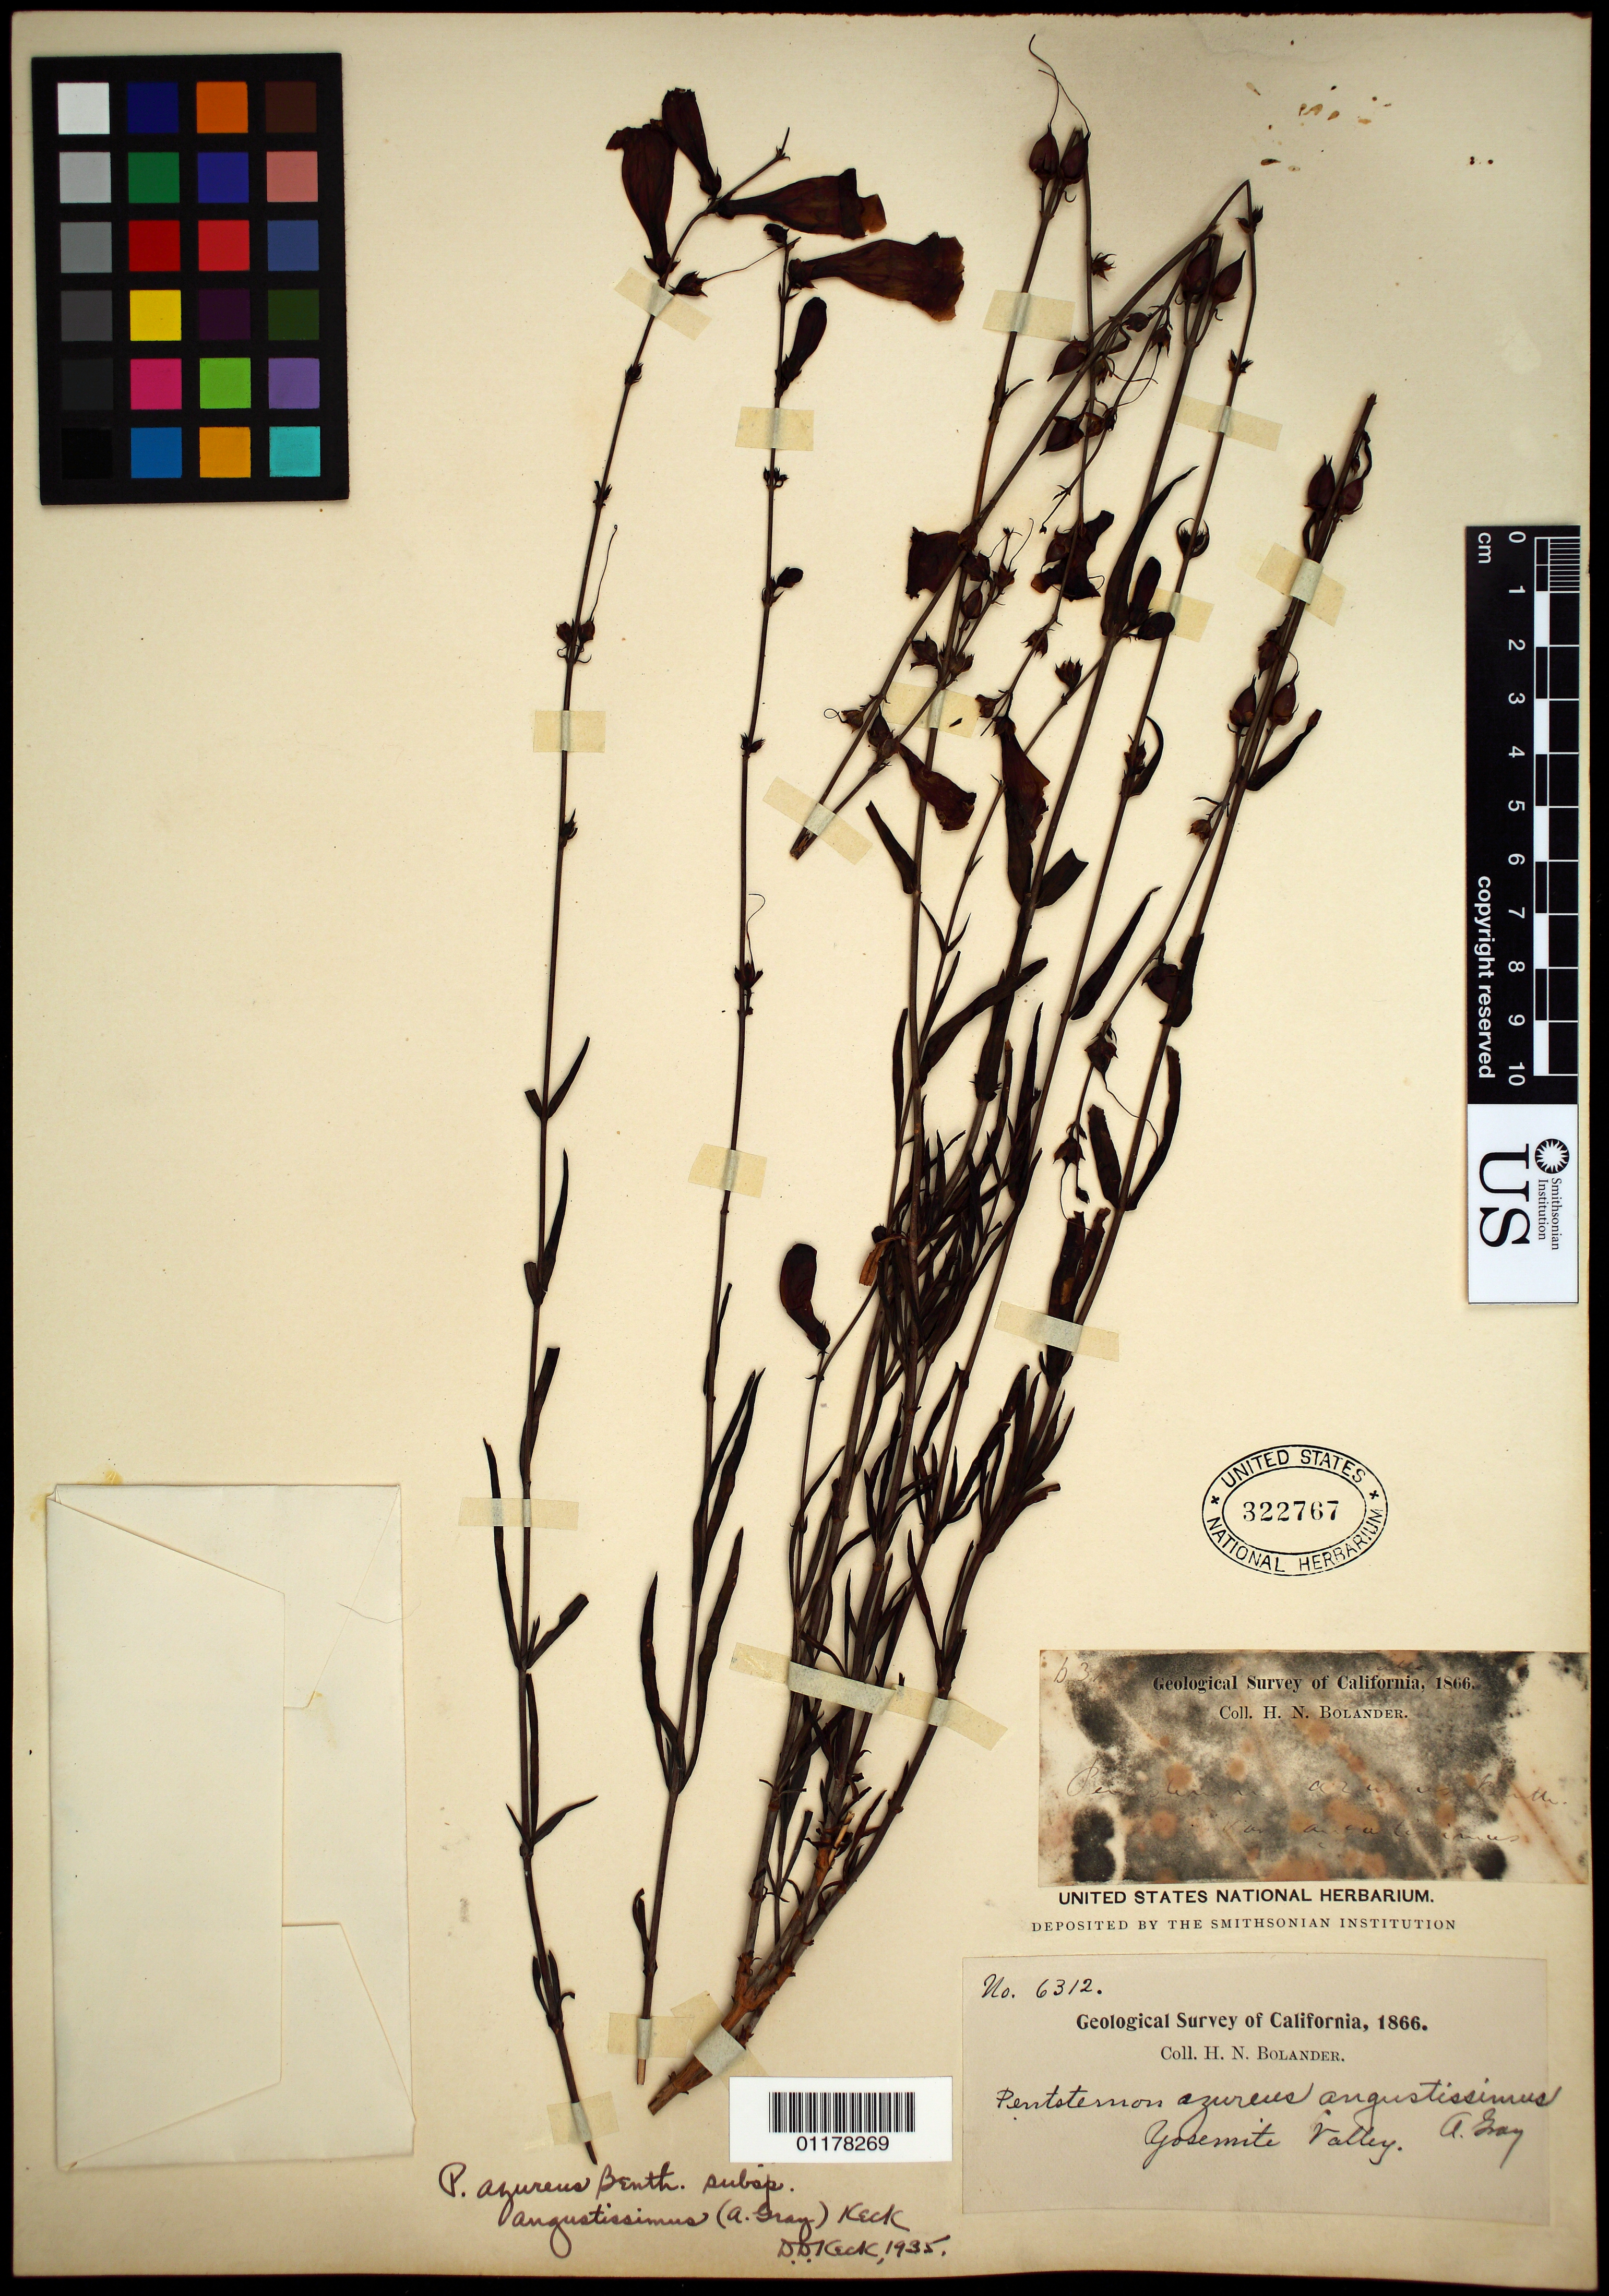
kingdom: Plantae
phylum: Tracheophyta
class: Magnoliopsida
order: Lamiales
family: Plantaginaceae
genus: Penstemon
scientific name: Penstemon azureus subsp. angustissimus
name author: (A. Gray) D.D. Keck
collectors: H. Bolander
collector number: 6312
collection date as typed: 1866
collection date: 1866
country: United States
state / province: California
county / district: Mariposa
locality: Yosemite Valley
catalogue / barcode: US 322767